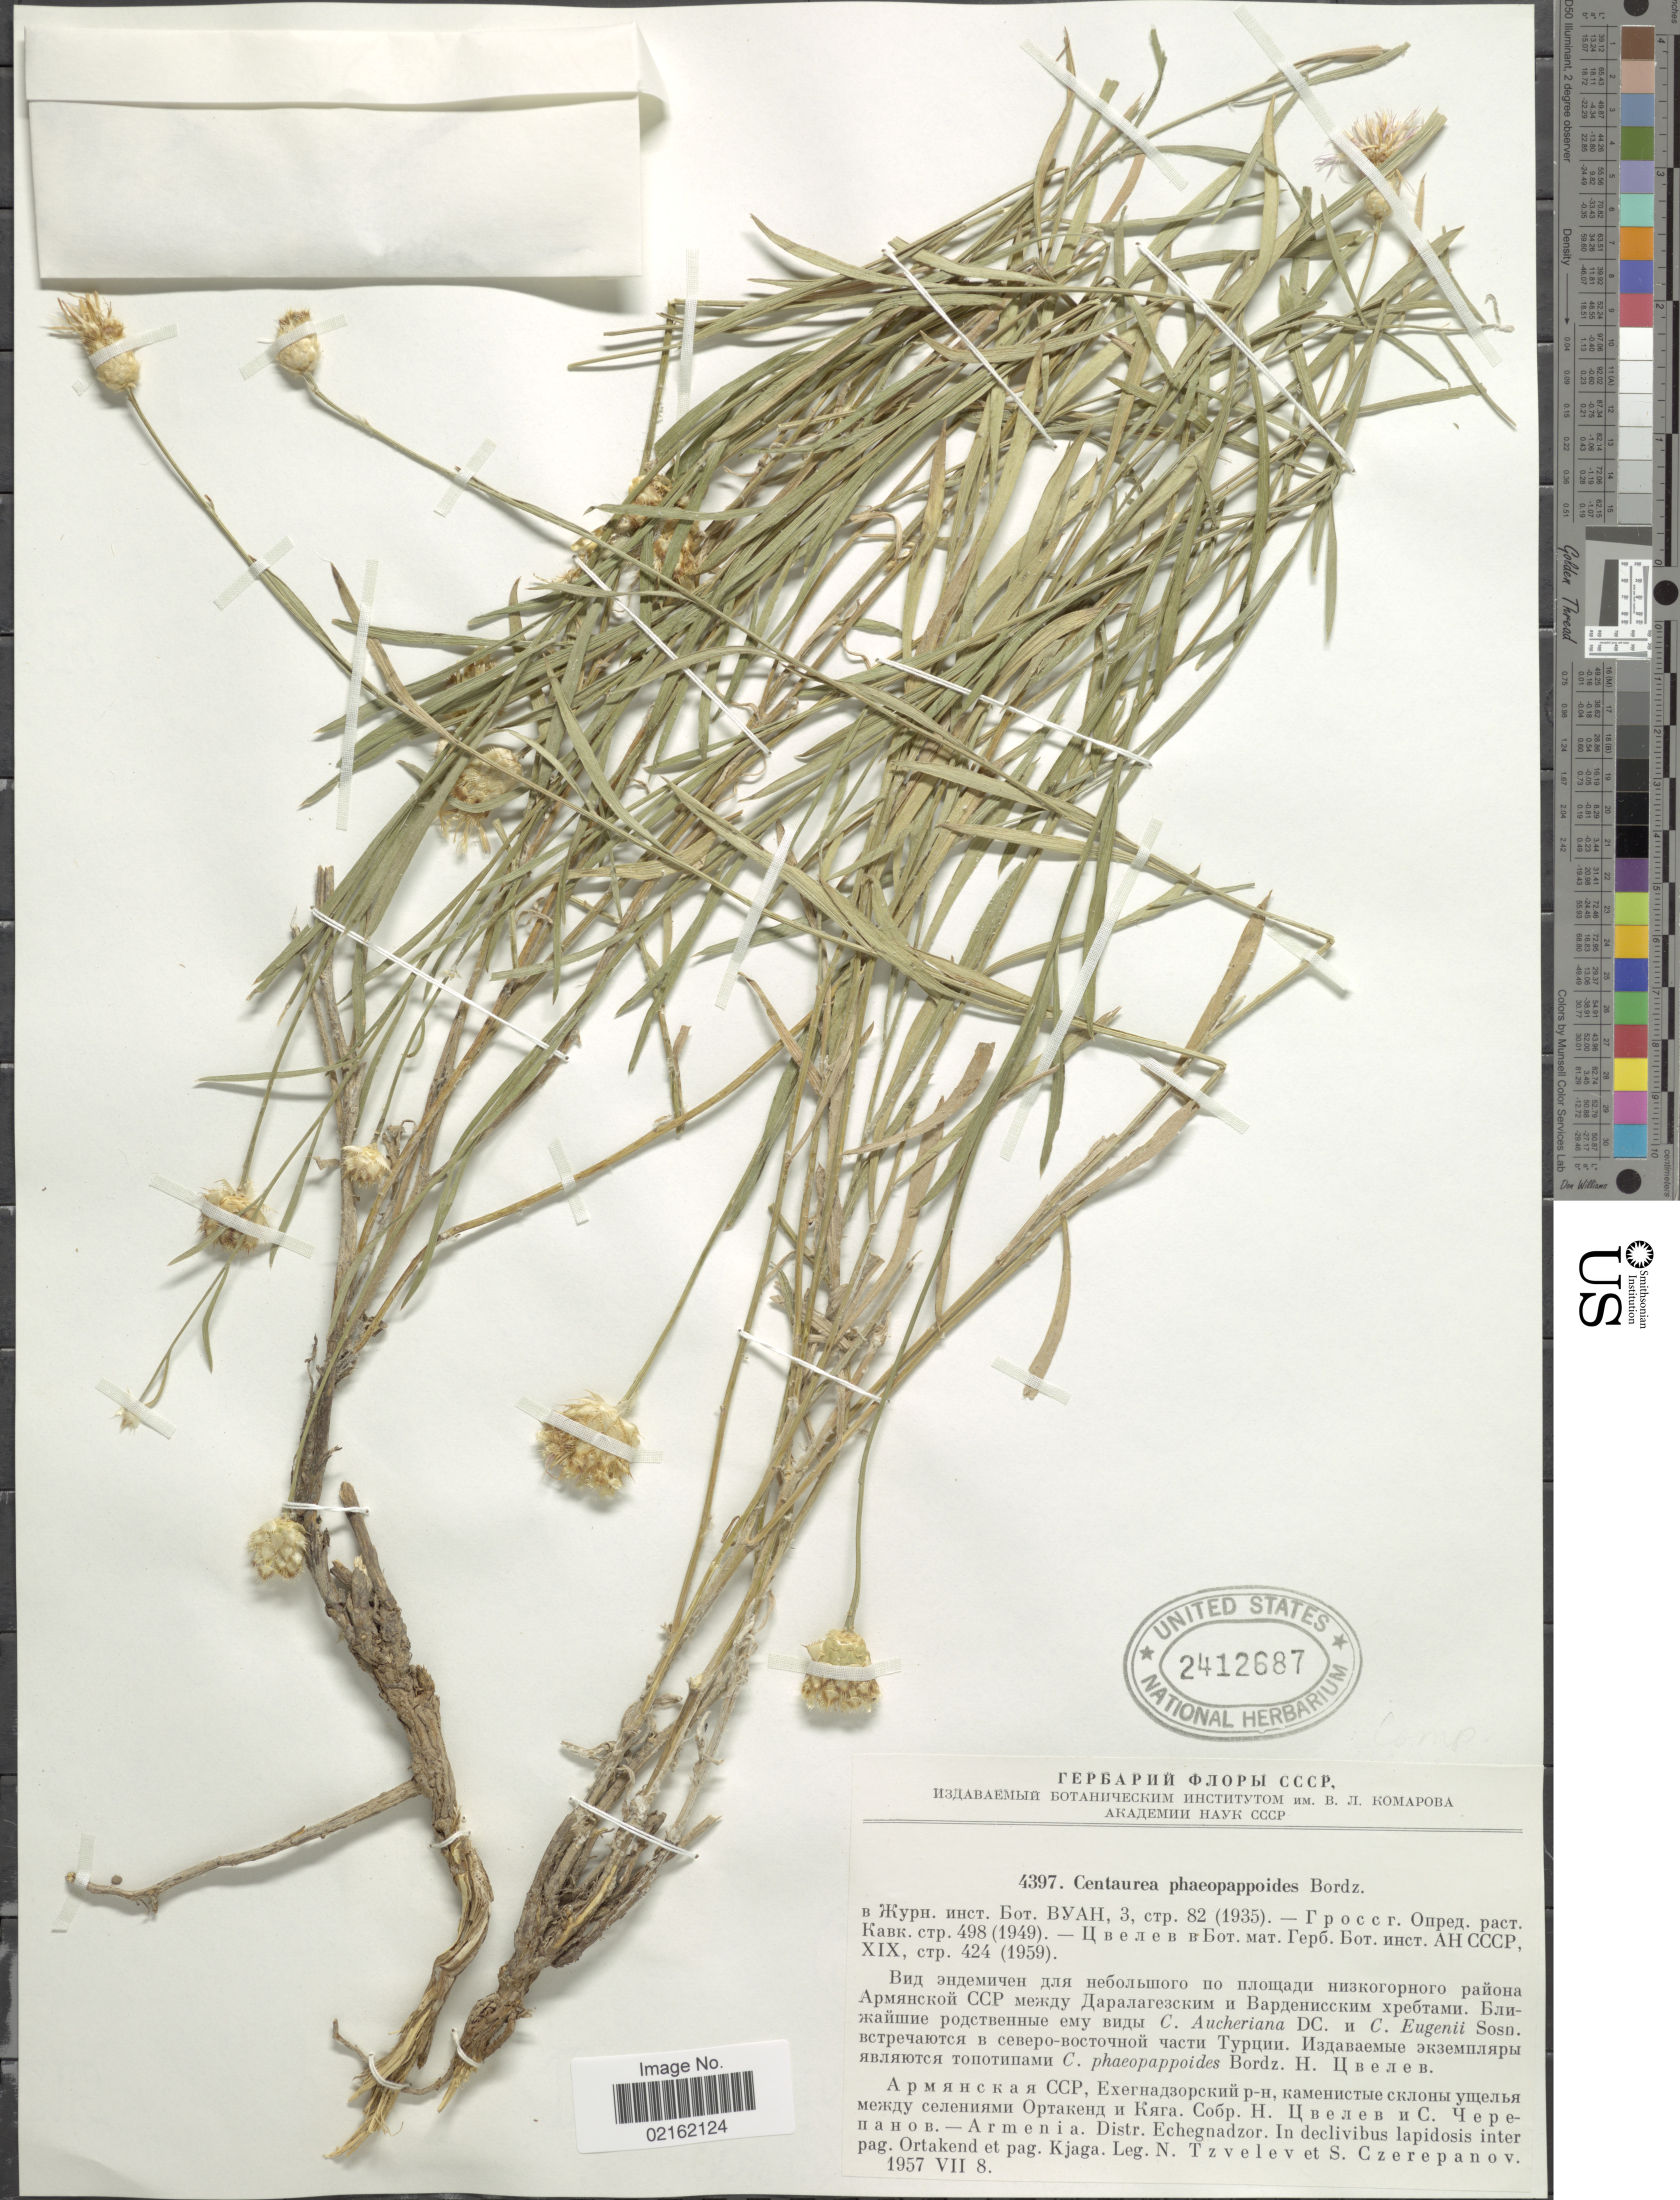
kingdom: Plantae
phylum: Tracheophyta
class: Magnoliopsida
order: Asterales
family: Asteraceae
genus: Centaurea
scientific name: Centaurea phaeopappoides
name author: Bordz.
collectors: N. N. Tzvelev & S. Czerepanov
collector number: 4397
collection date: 1957-07-08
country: Armenia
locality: Distr. Echegnadzor, In declivibus lapidosis inter pag. Ortakend et pag. Kjaga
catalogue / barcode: US 2412687